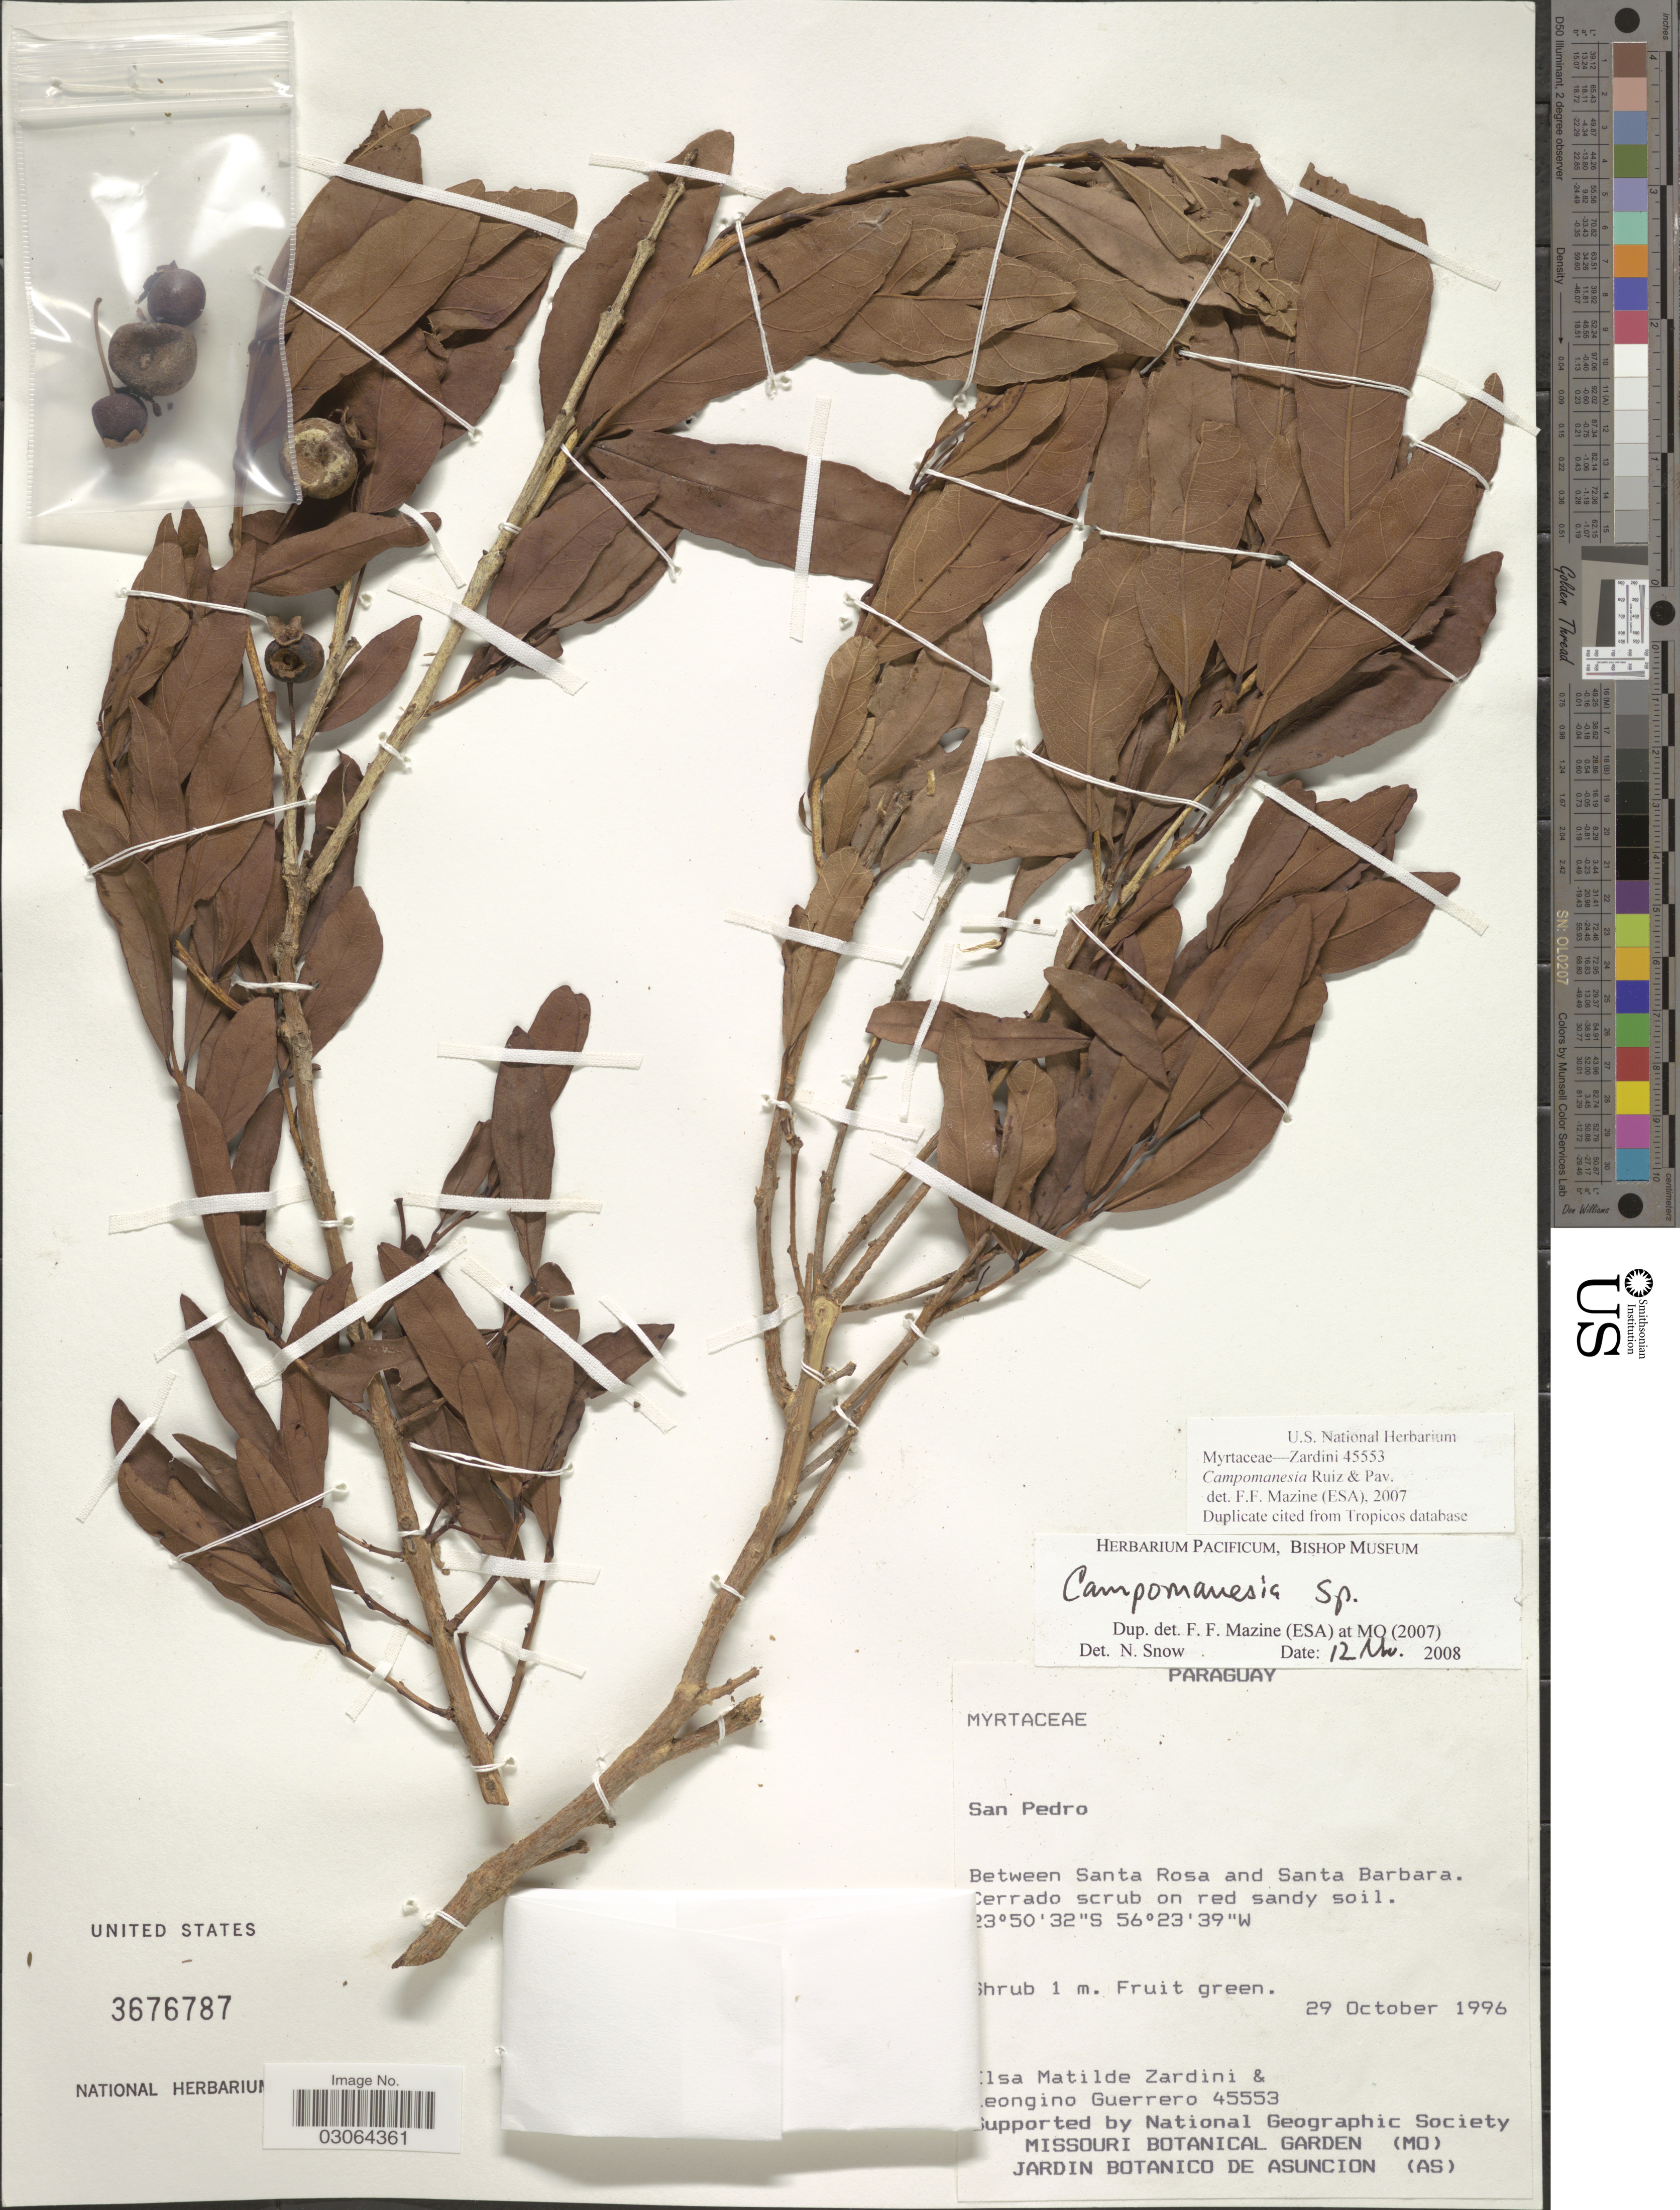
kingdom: Plantae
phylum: Tracheophyta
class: Magnoliopsida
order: Myrtales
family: Myrtaceae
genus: Campomanesia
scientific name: Campomanesia sp.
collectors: E. M. Zardini & L. Guerrero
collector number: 45553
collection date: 1996-10-29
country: Paraguay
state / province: San Pedro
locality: Between Santa Rosa and Santa Barbara.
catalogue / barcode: US 3676787